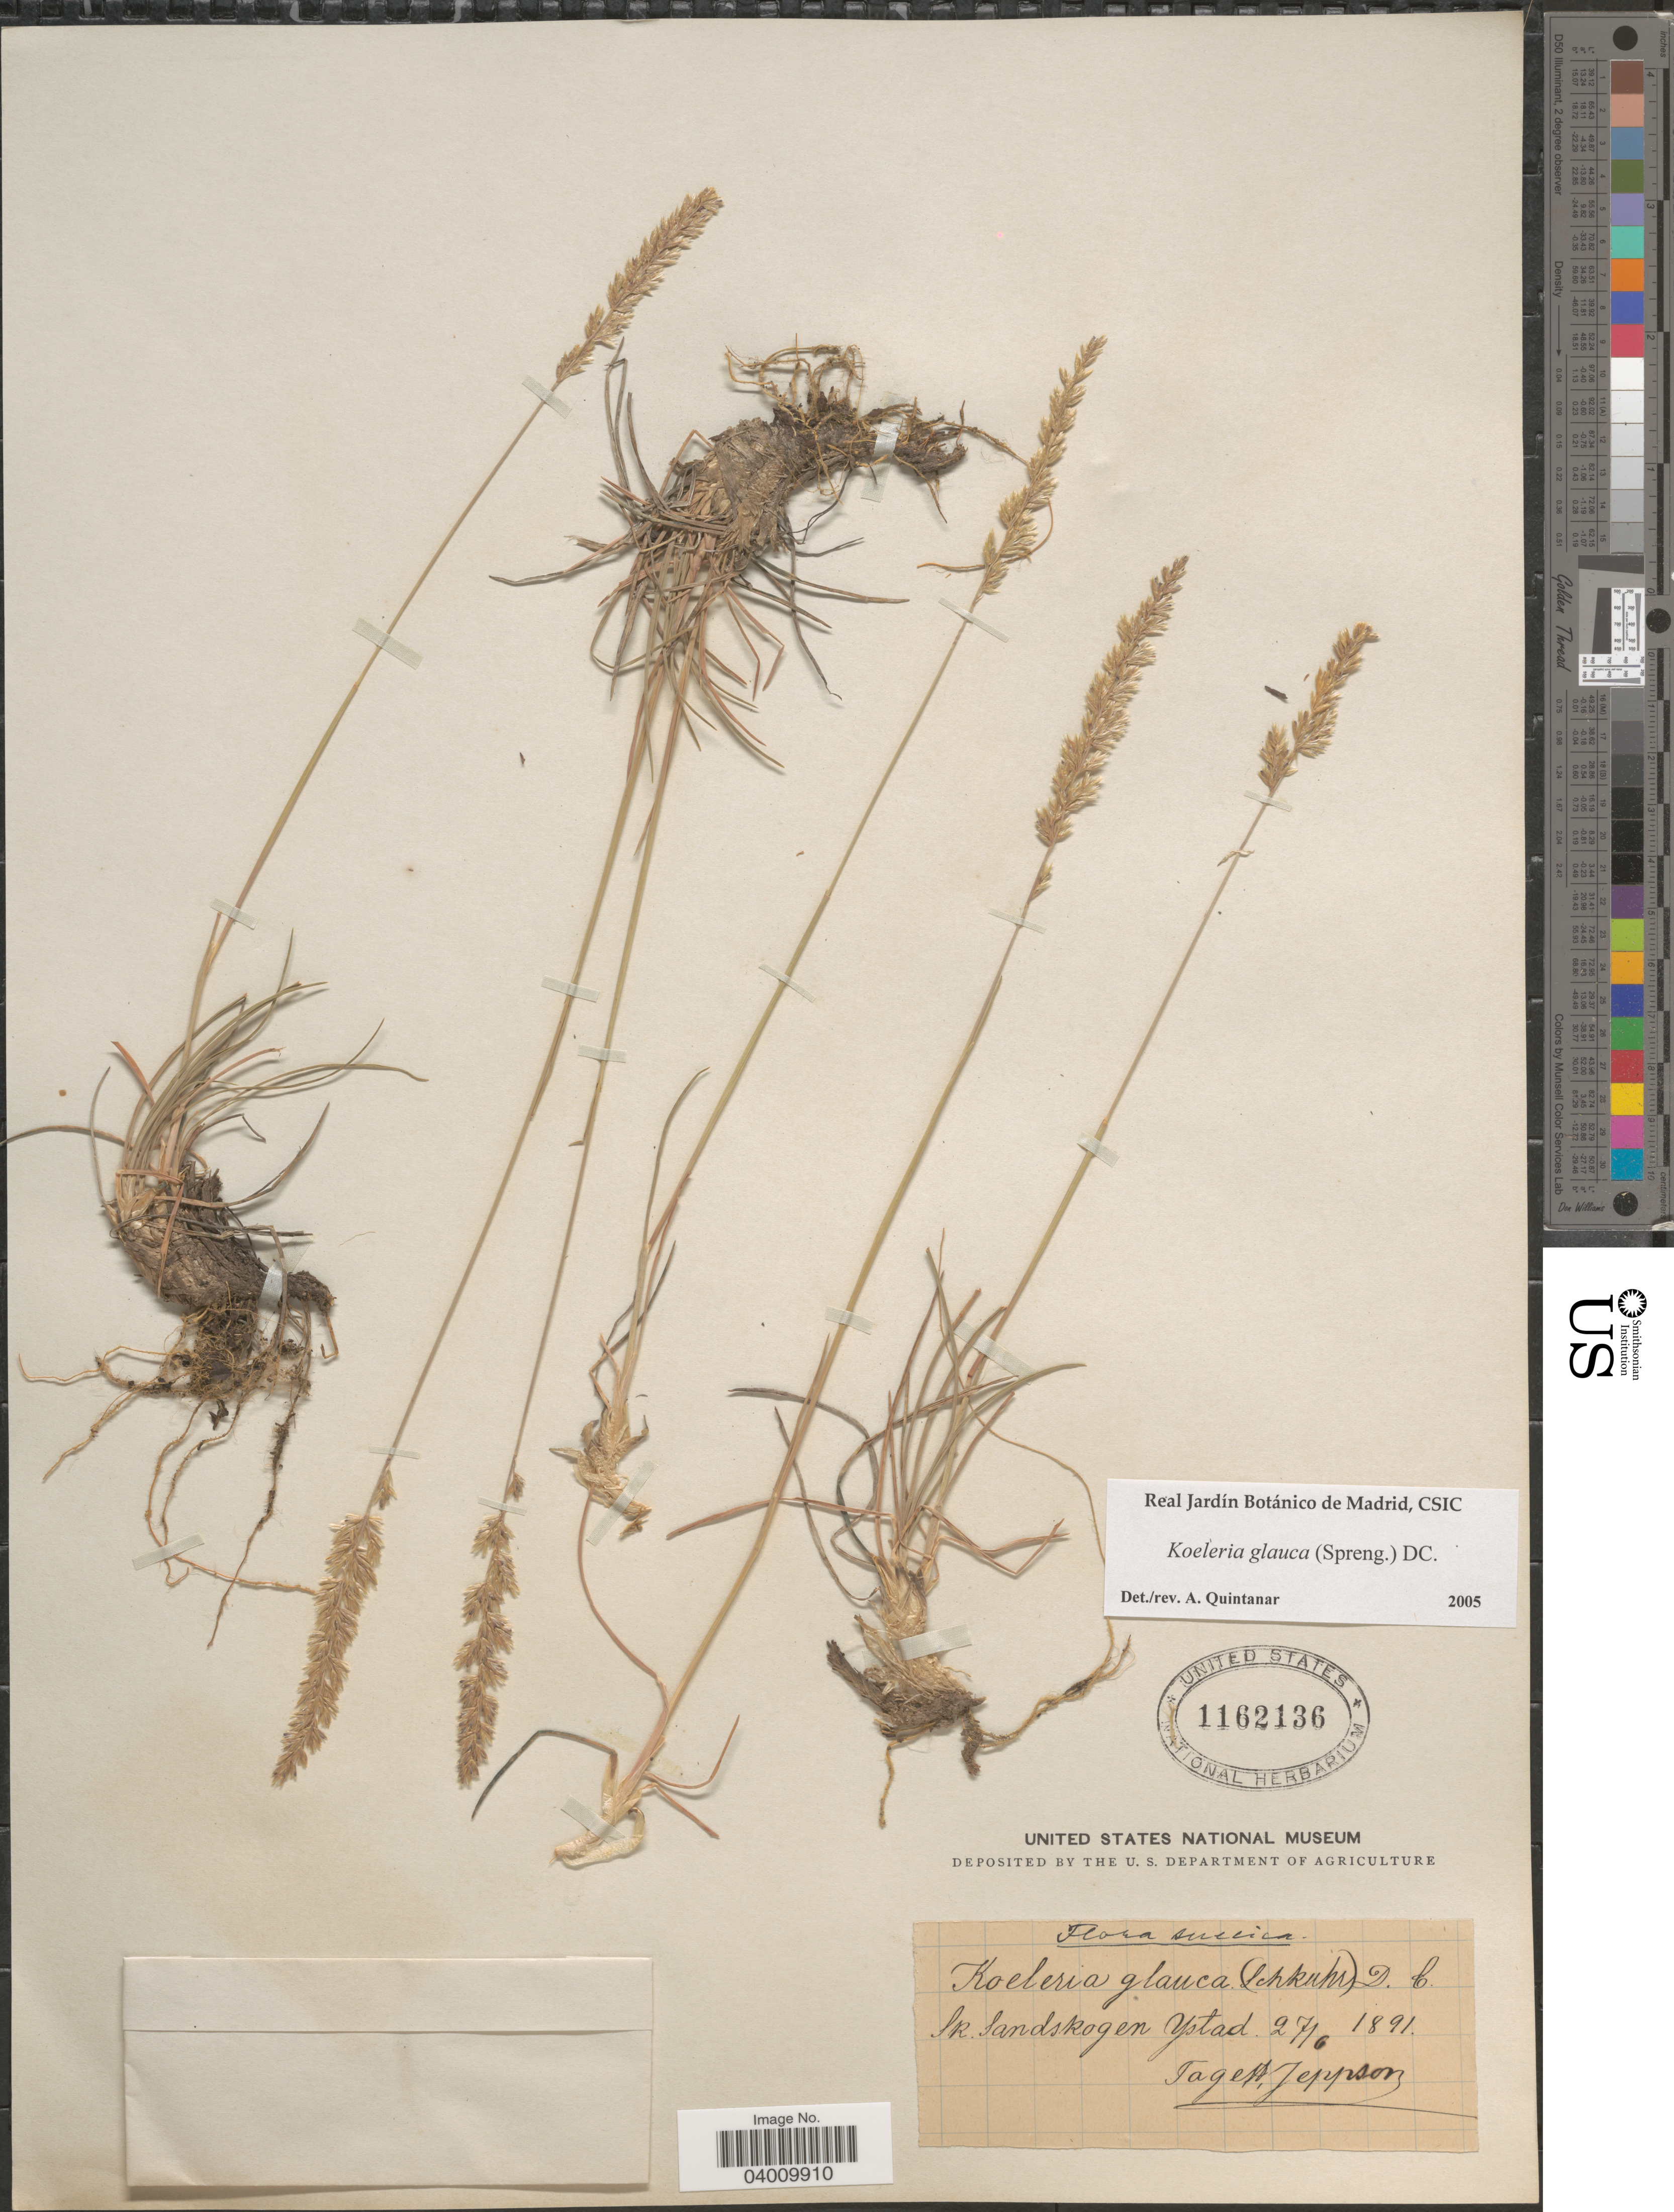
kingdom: Plantae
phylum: Tracheophyta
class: Liliopsida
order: Poales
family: Poaceae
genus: Koeleria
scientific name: Koeleria glauca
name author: (Spreng.) DC.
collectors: S. Jeppson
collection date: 1891-06-27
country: Sweden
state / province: Skåne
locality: Suecica. Sk. Sandskogen Ystad.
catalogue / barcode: US 1162136